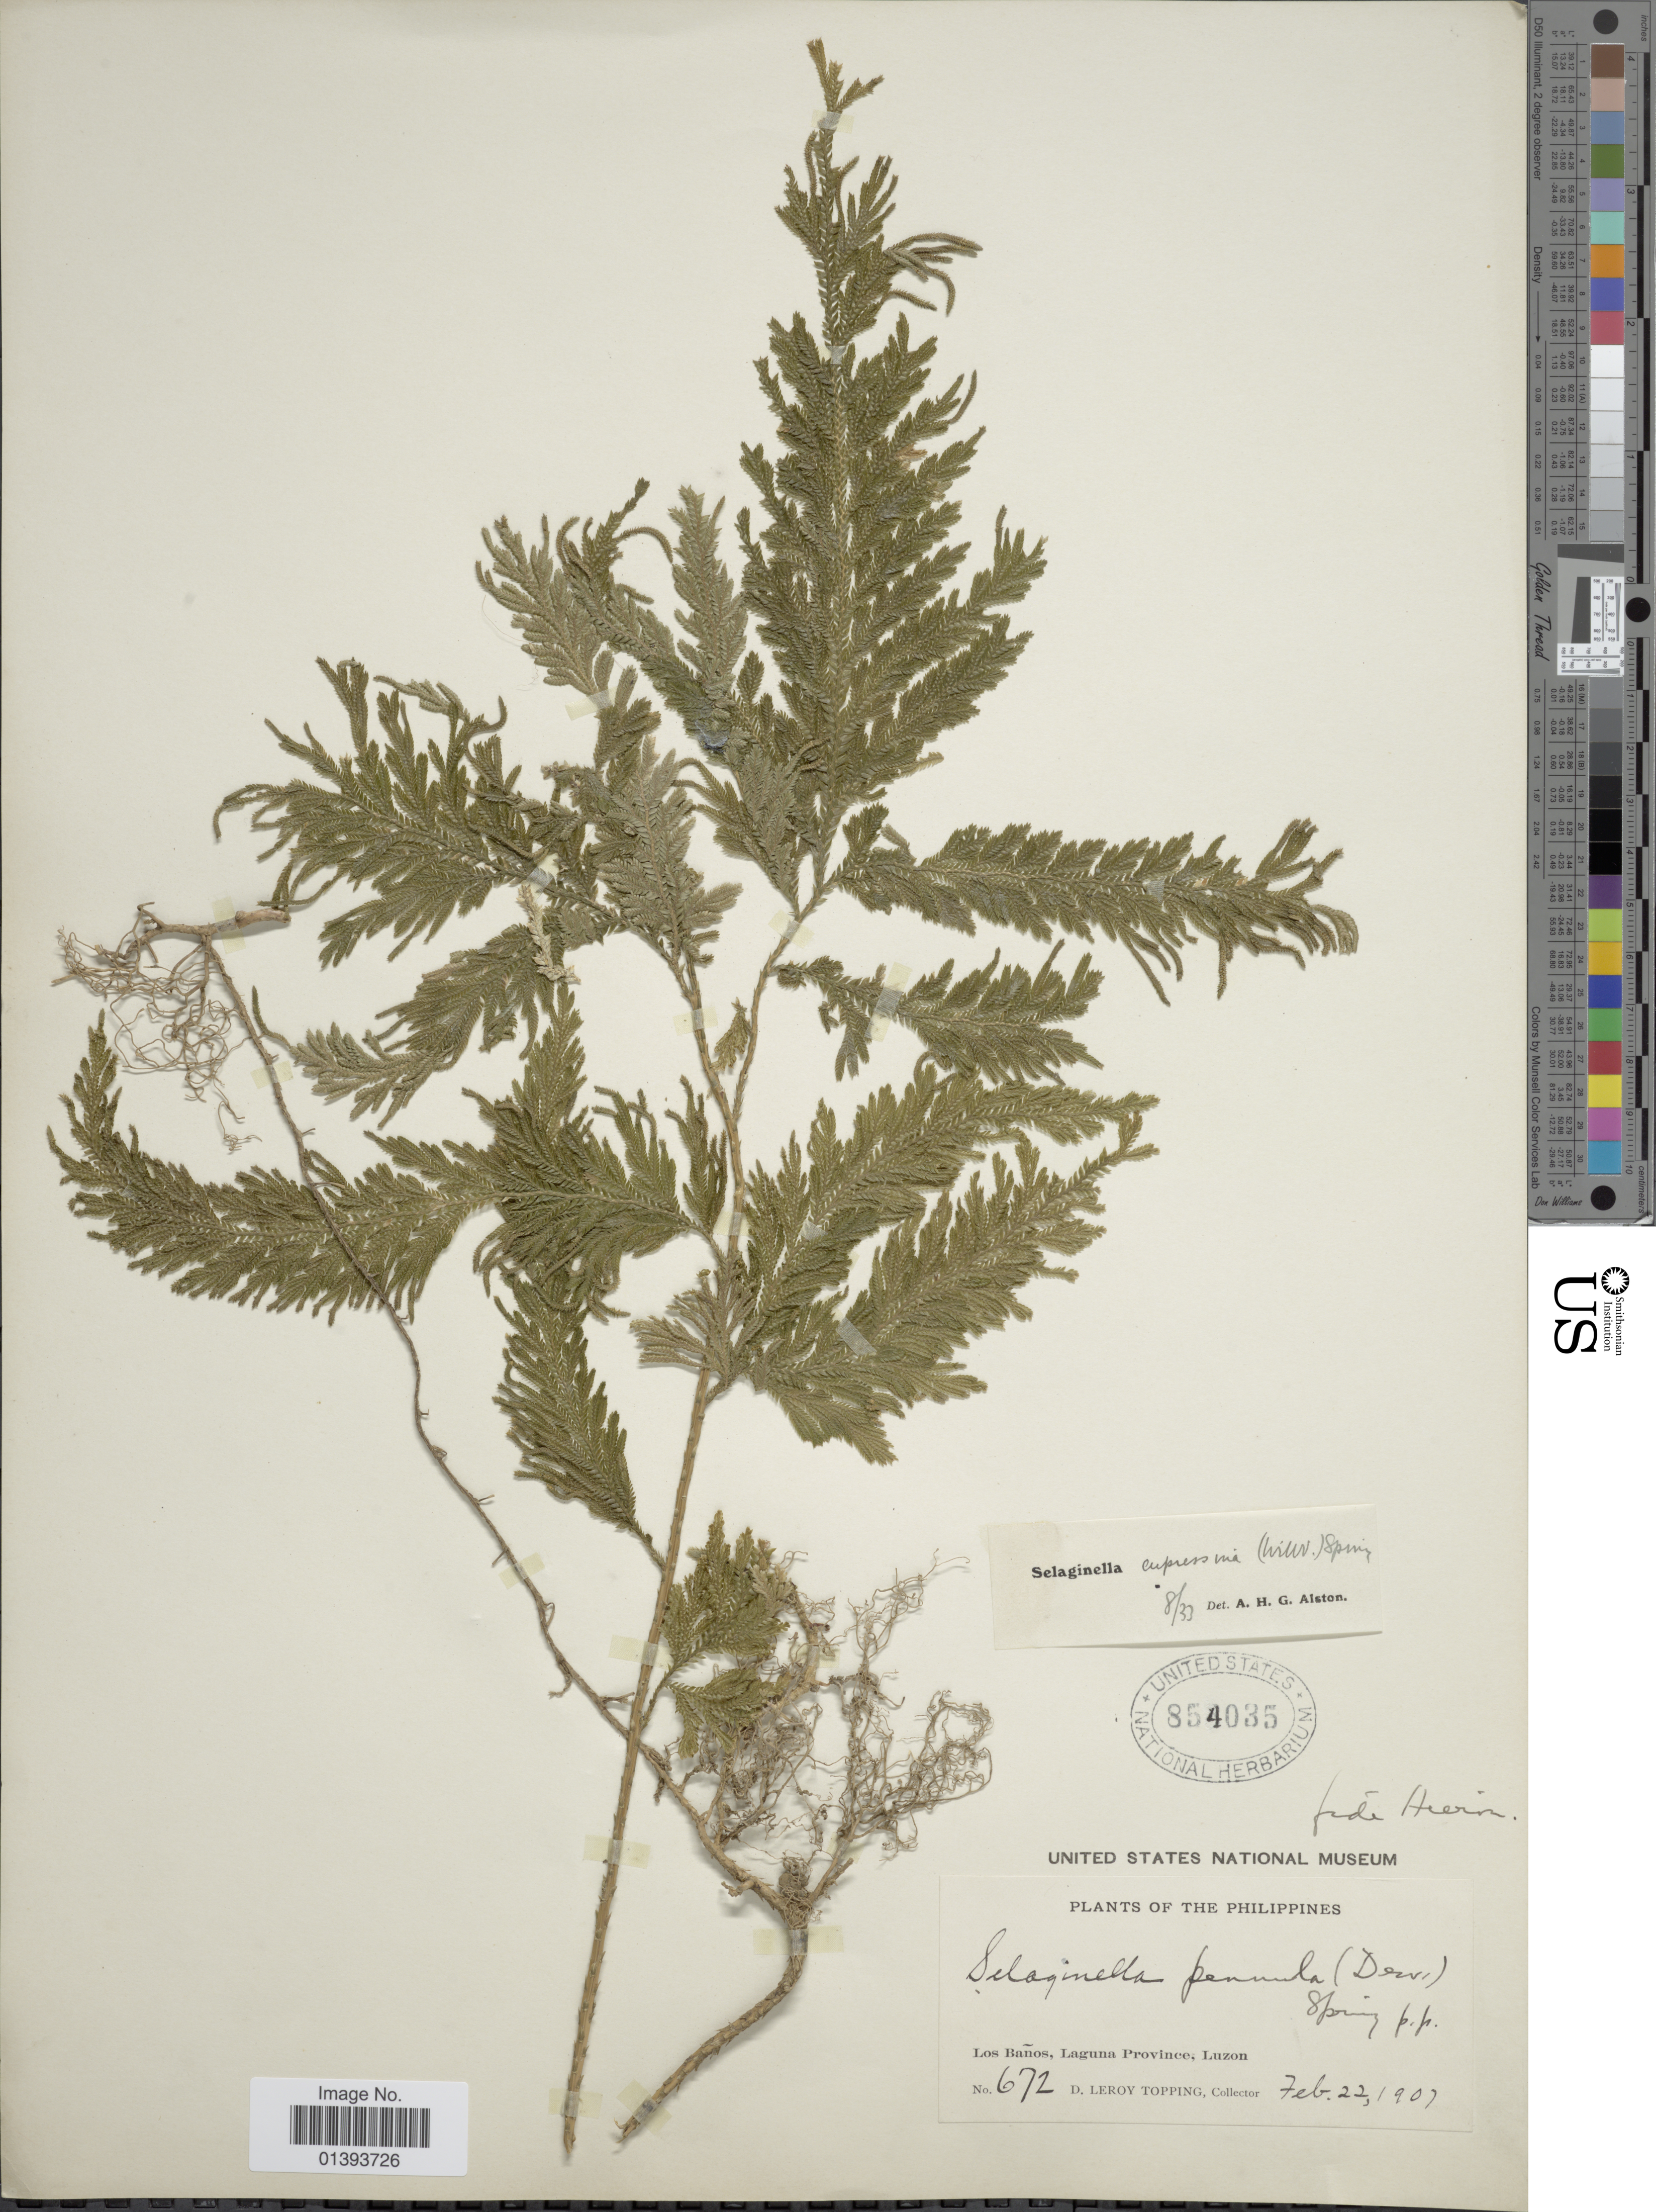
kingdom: Plantae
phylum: Tracheophyta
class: Lycopodiopsida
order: Selaginellales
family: Selaginellaceae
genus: Selaginella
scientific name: Selaginella cupressina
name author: (Willd.) Spring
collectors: D. L. Topping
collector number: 672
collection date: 1907-02-22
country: Philippines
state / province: Central Luzon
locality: Los Baños, Laguna Province, Luzon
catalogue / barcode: US 854035